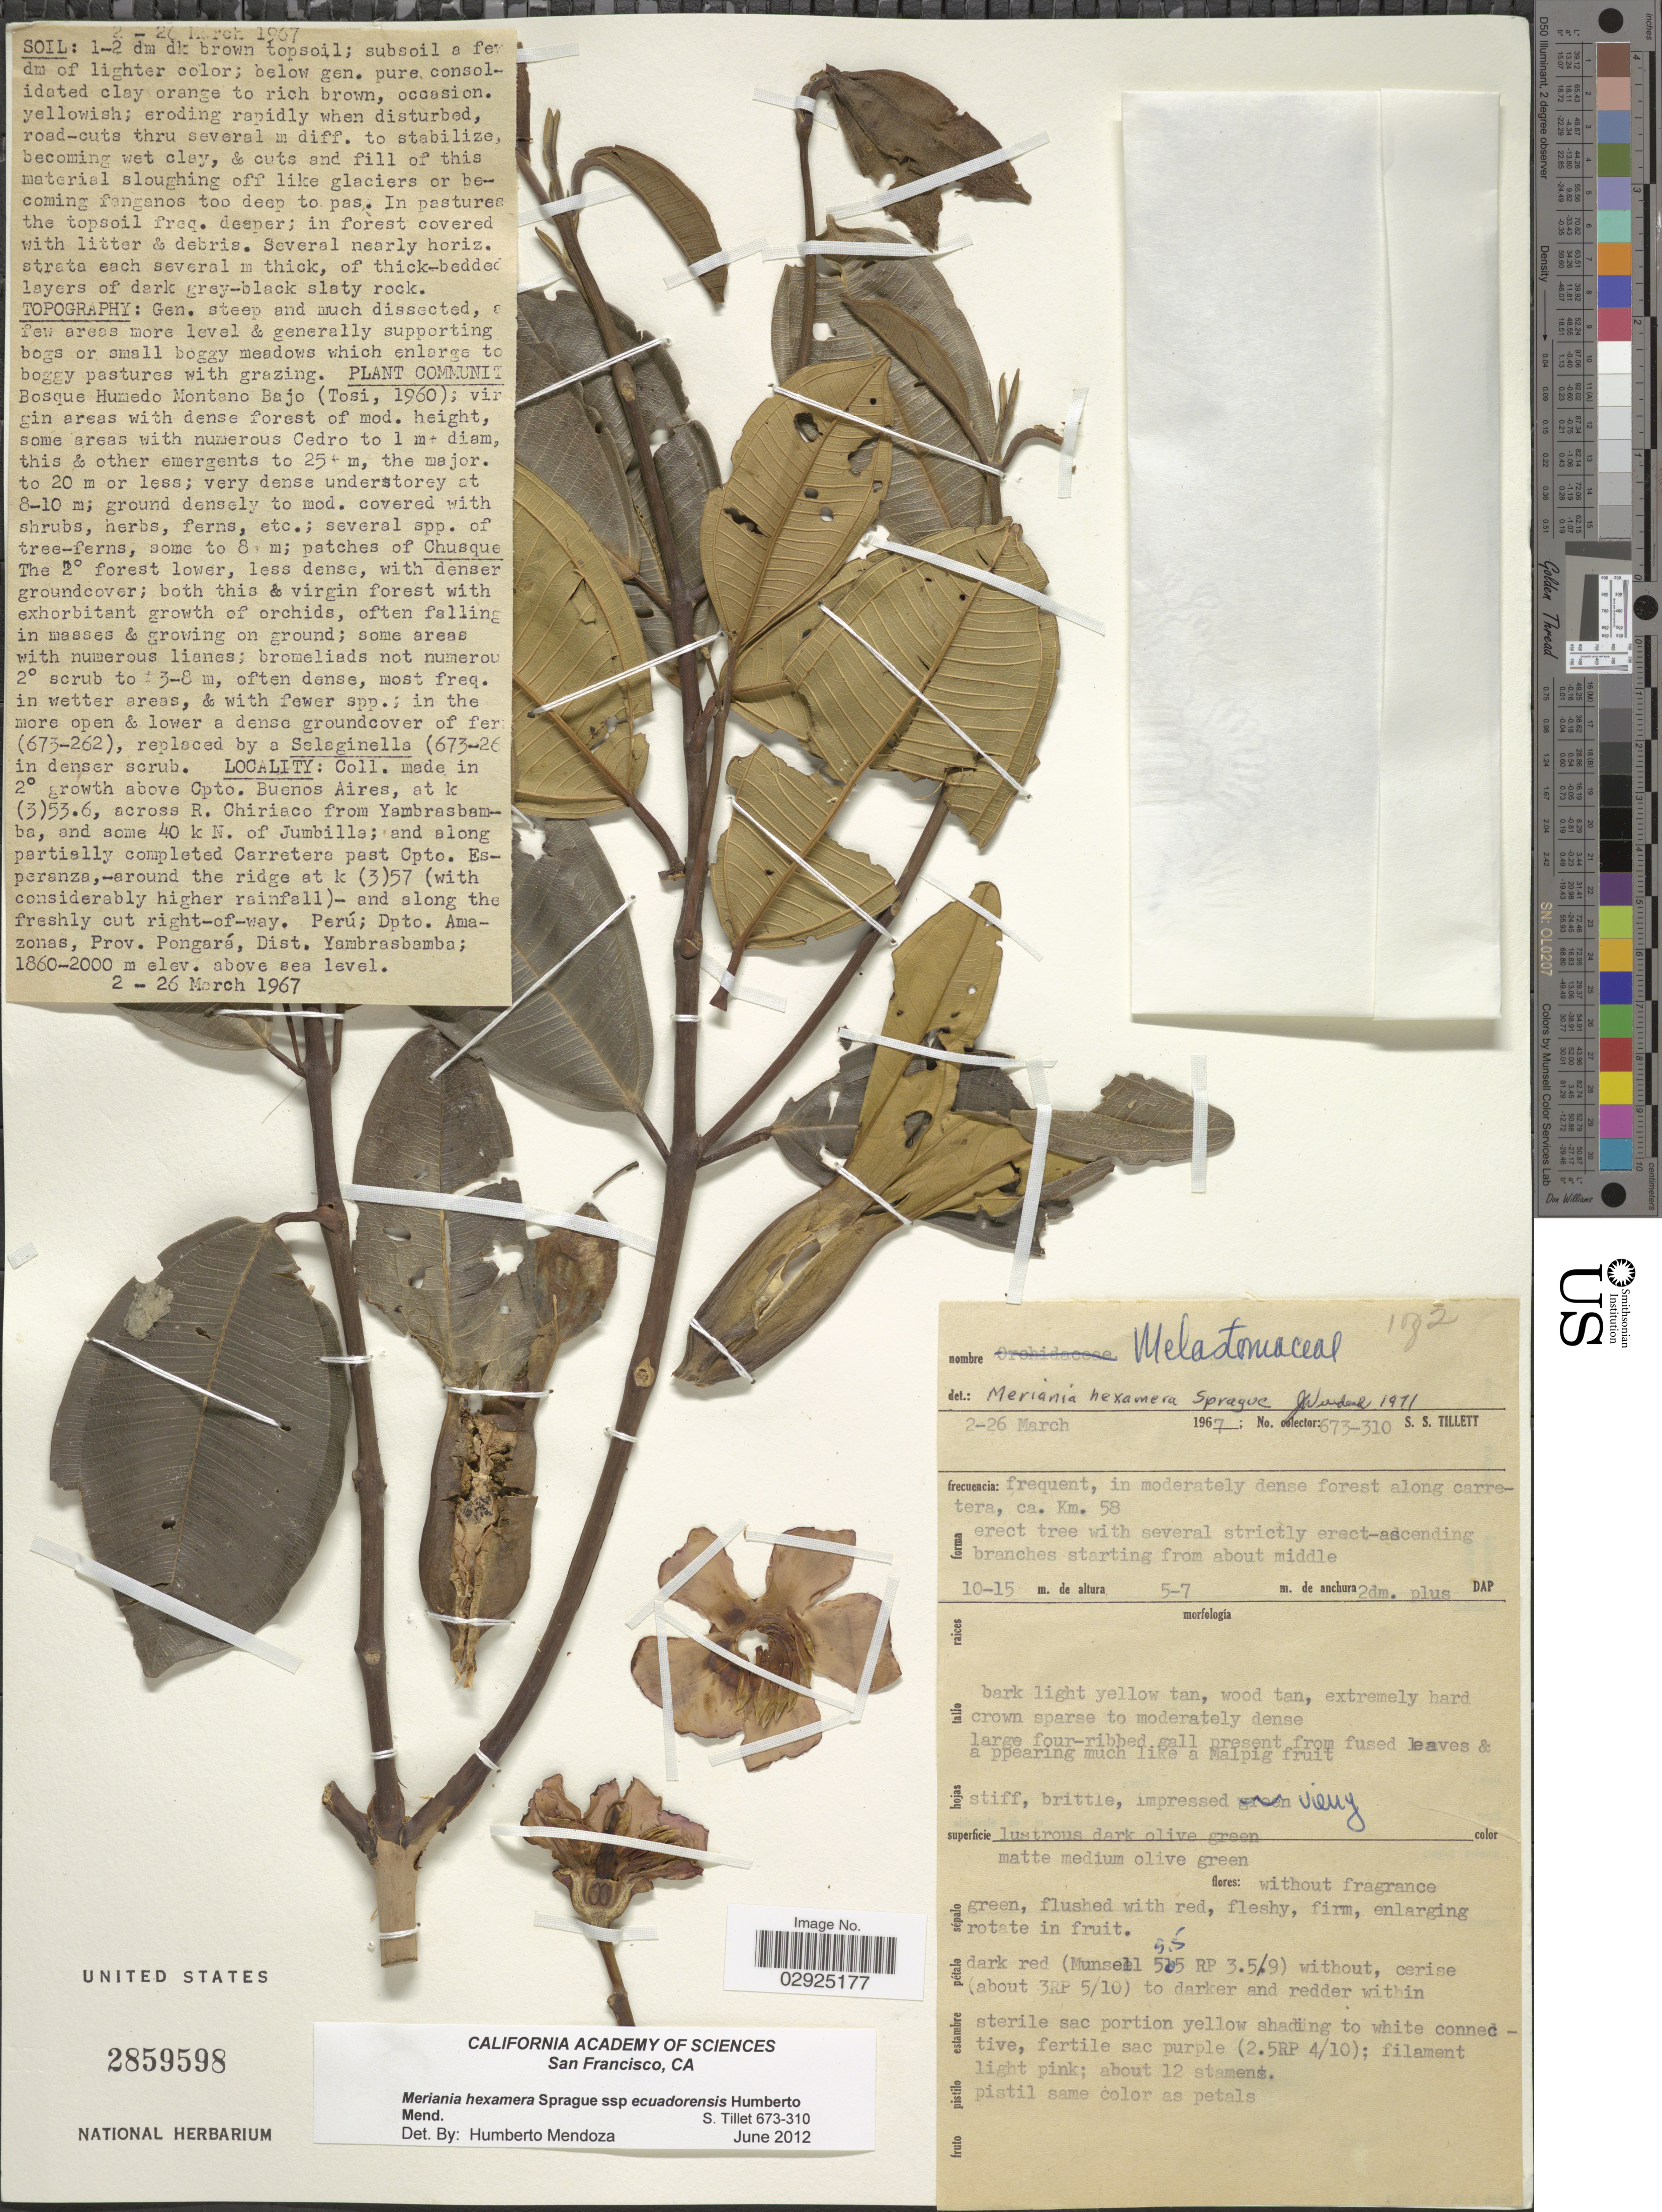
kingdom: Plantae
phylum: Tracheophyta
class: Magnoliopsida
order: Myrtales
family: Melastomataceae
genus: Meriania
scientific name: Meriania hexamera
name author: Sprague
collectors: S. Tillett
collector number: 673-310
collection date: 1967-03-02/1967-03-26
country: Peru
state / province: Amazonas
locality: Made in 2° growth above Cpto. Buenos Aires, at k (3)53.6, across R. Chiriaco from Yambrasbamba, and some 40 k N. of Jumbilla; and along partially completed Carretera past Cpto. Esperanza, - around the ridge at k (3)57. Dpto. Amazonas, Prov. Pongará, Dist. Yambrasbamba. Frequent, in moderately dense forest along carretera, ca. Km. 58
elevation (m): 1860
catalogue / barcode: US 2859598